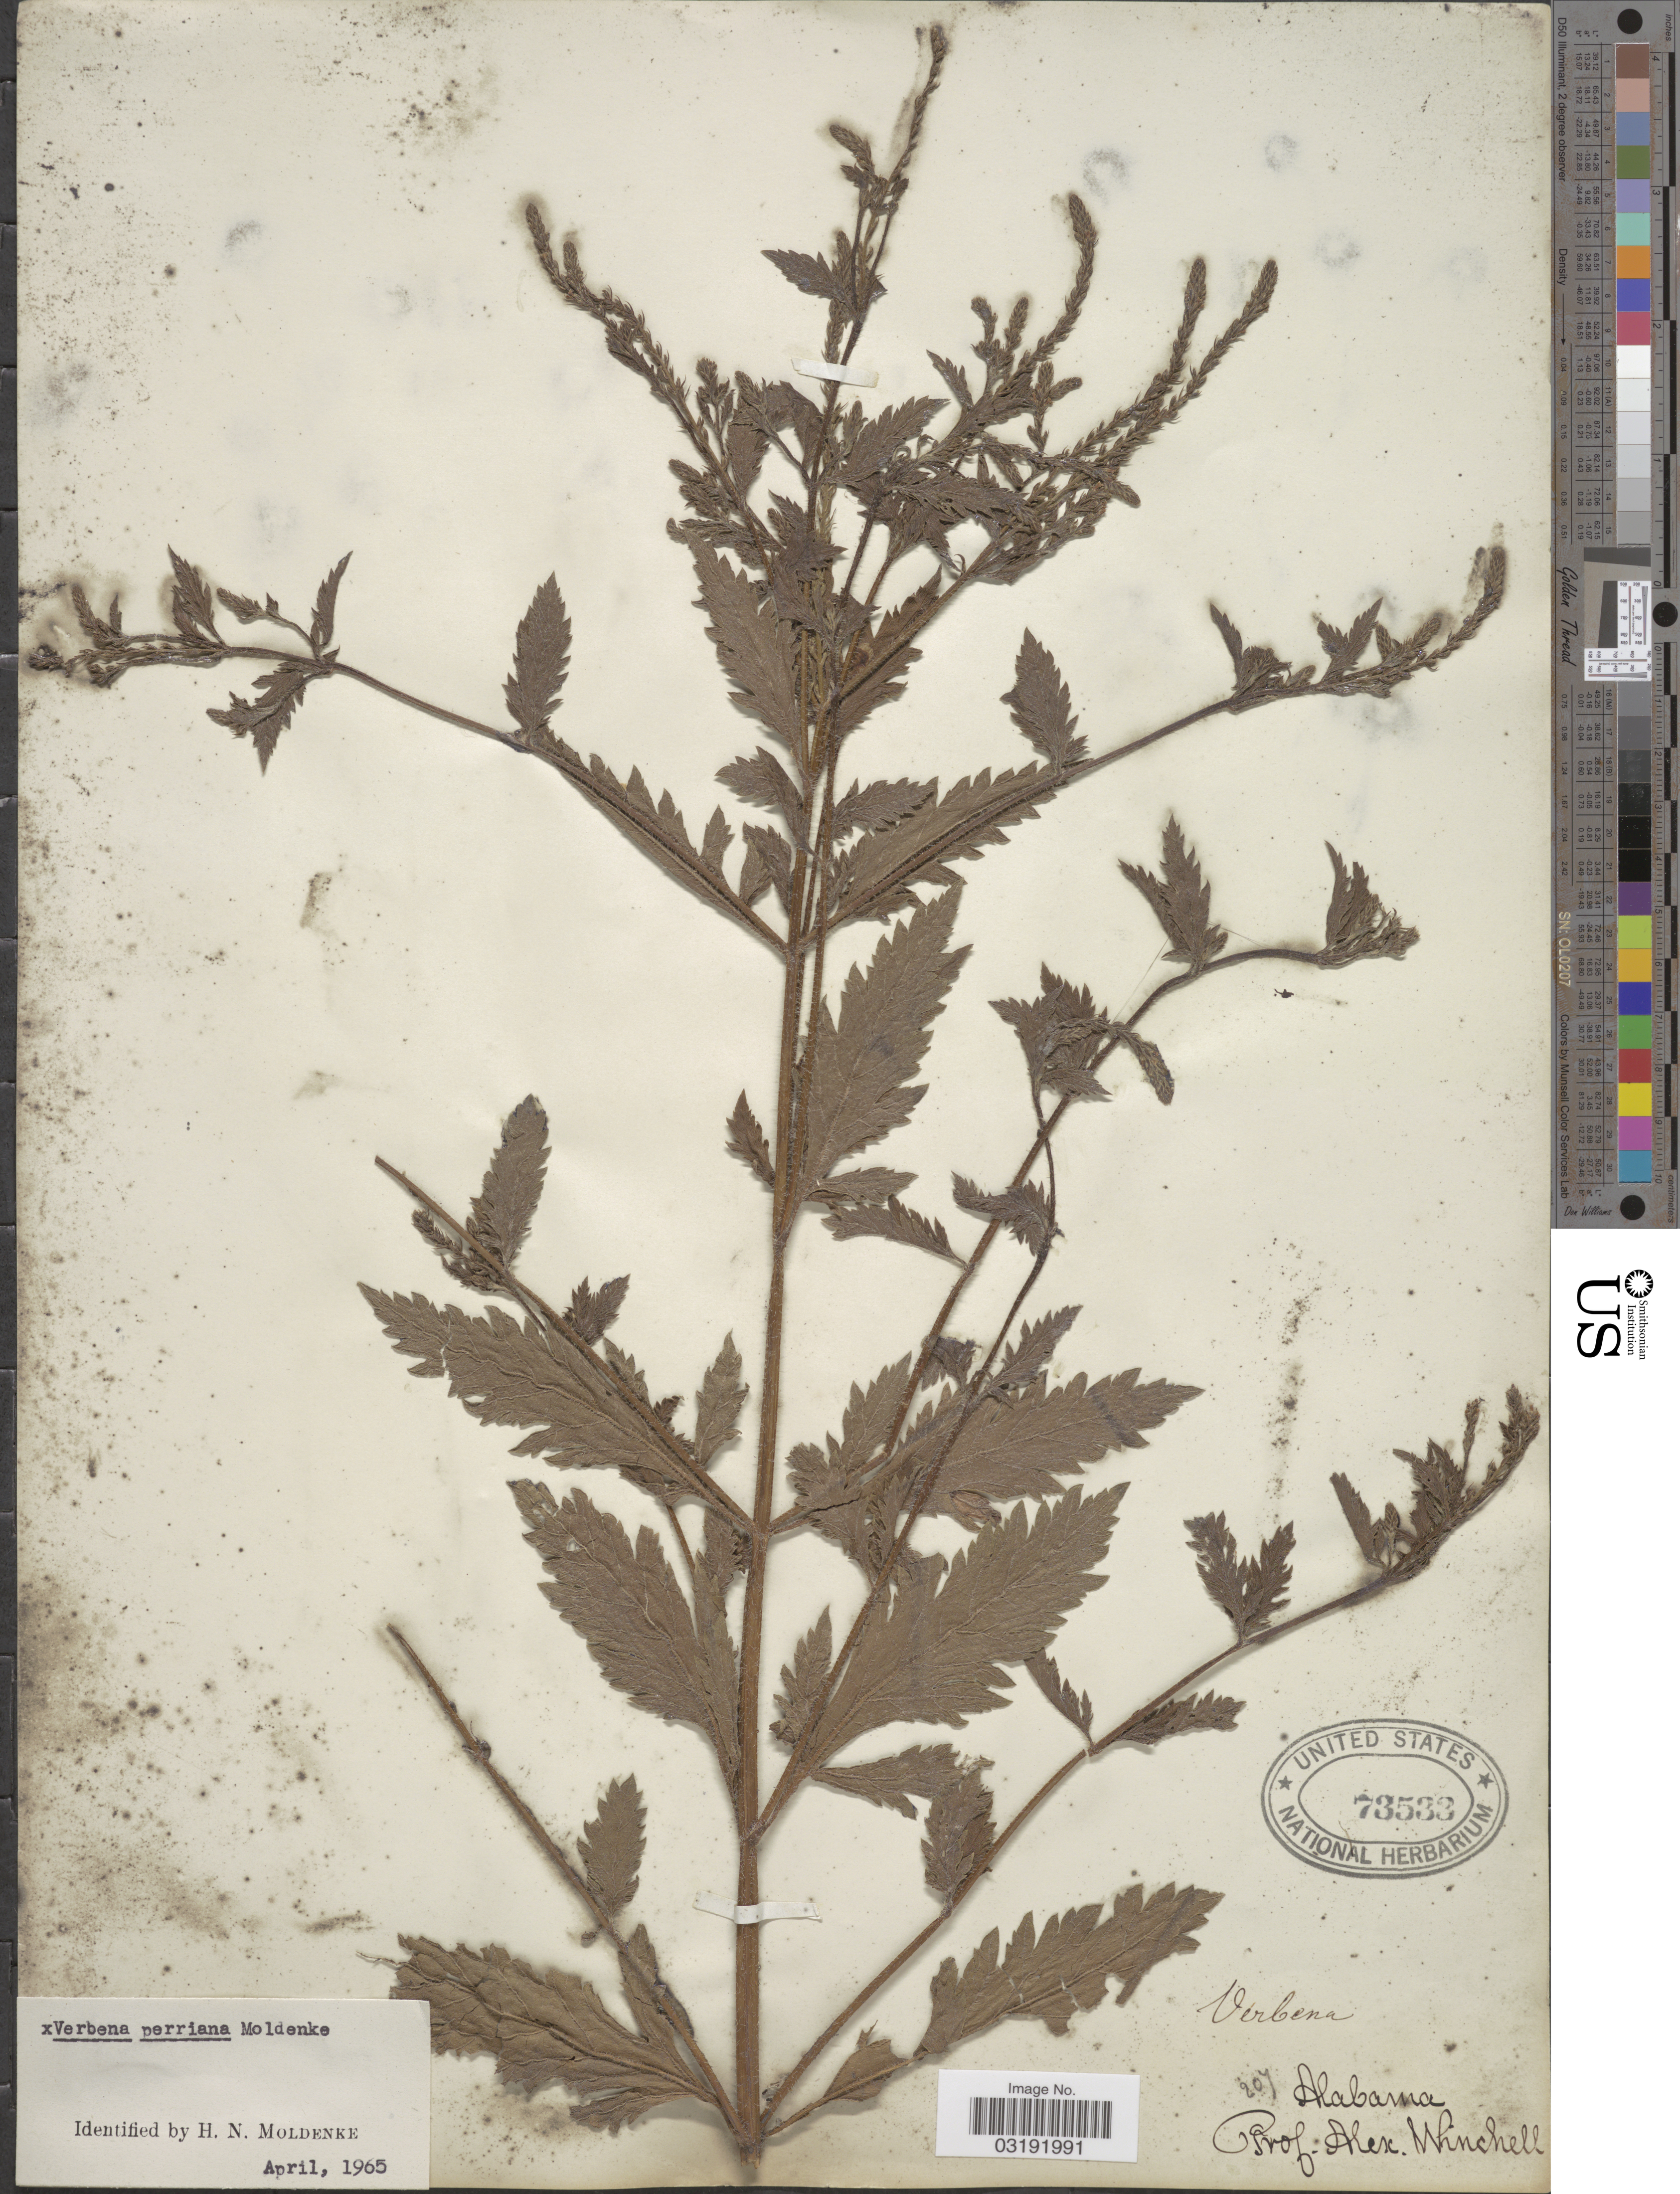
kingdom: Plantae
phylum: Tracheophyta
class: Magnoliopsida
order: Lamiales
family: Verbenaceae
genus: Verbena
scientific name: Verbena perriana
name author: Moldenke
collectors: A. Winchell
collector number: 207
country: United States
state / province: Alabama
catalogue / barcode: US 73533